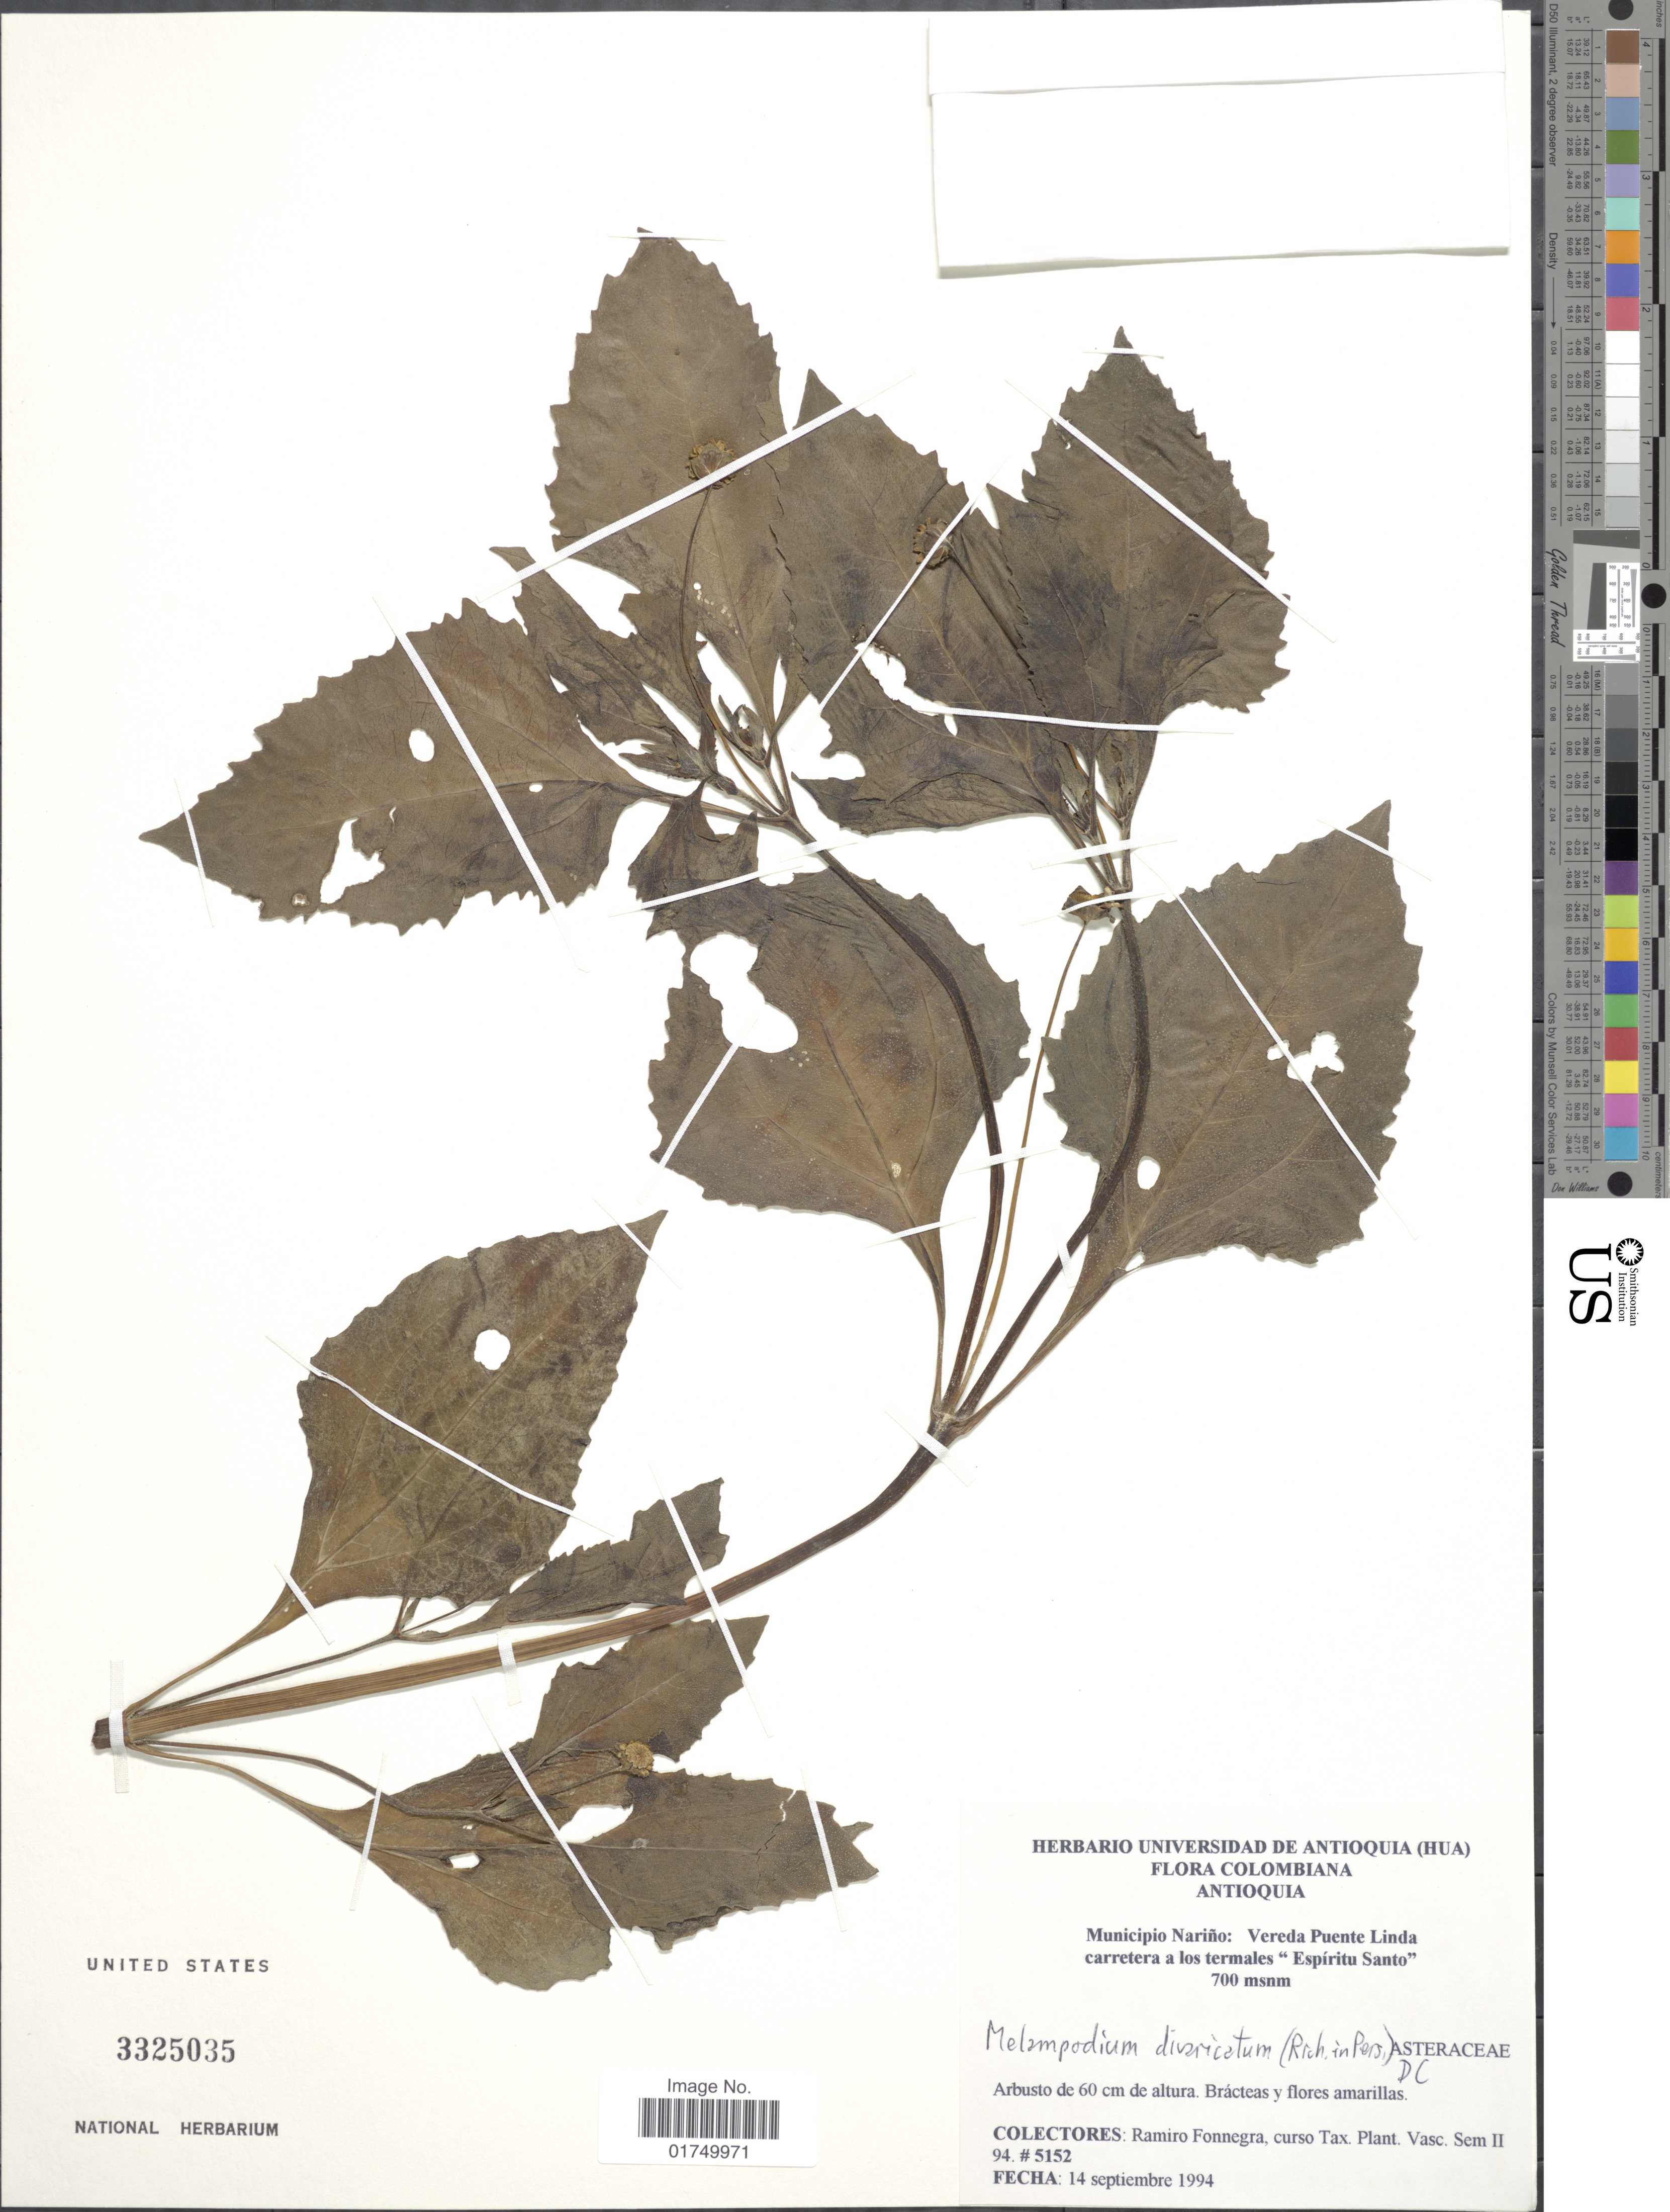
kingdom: Plantae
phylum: Tracheophyta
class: Magnoliopsida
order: Asterales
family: Asteraceae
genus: Melampodium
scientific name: Melampodium divaricatum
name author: (Rich.) DC.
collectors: R. Fonnegra G. & Curso Tax. Plant. Vasc.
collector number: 5152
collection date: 1994-09-14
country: Colombia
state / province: Nariño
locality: Antioquia. Municipio Nariño: Vereda Puente Linda carretera a los termales "Espíritu Santo"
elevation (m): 700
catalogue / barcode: US 3325035